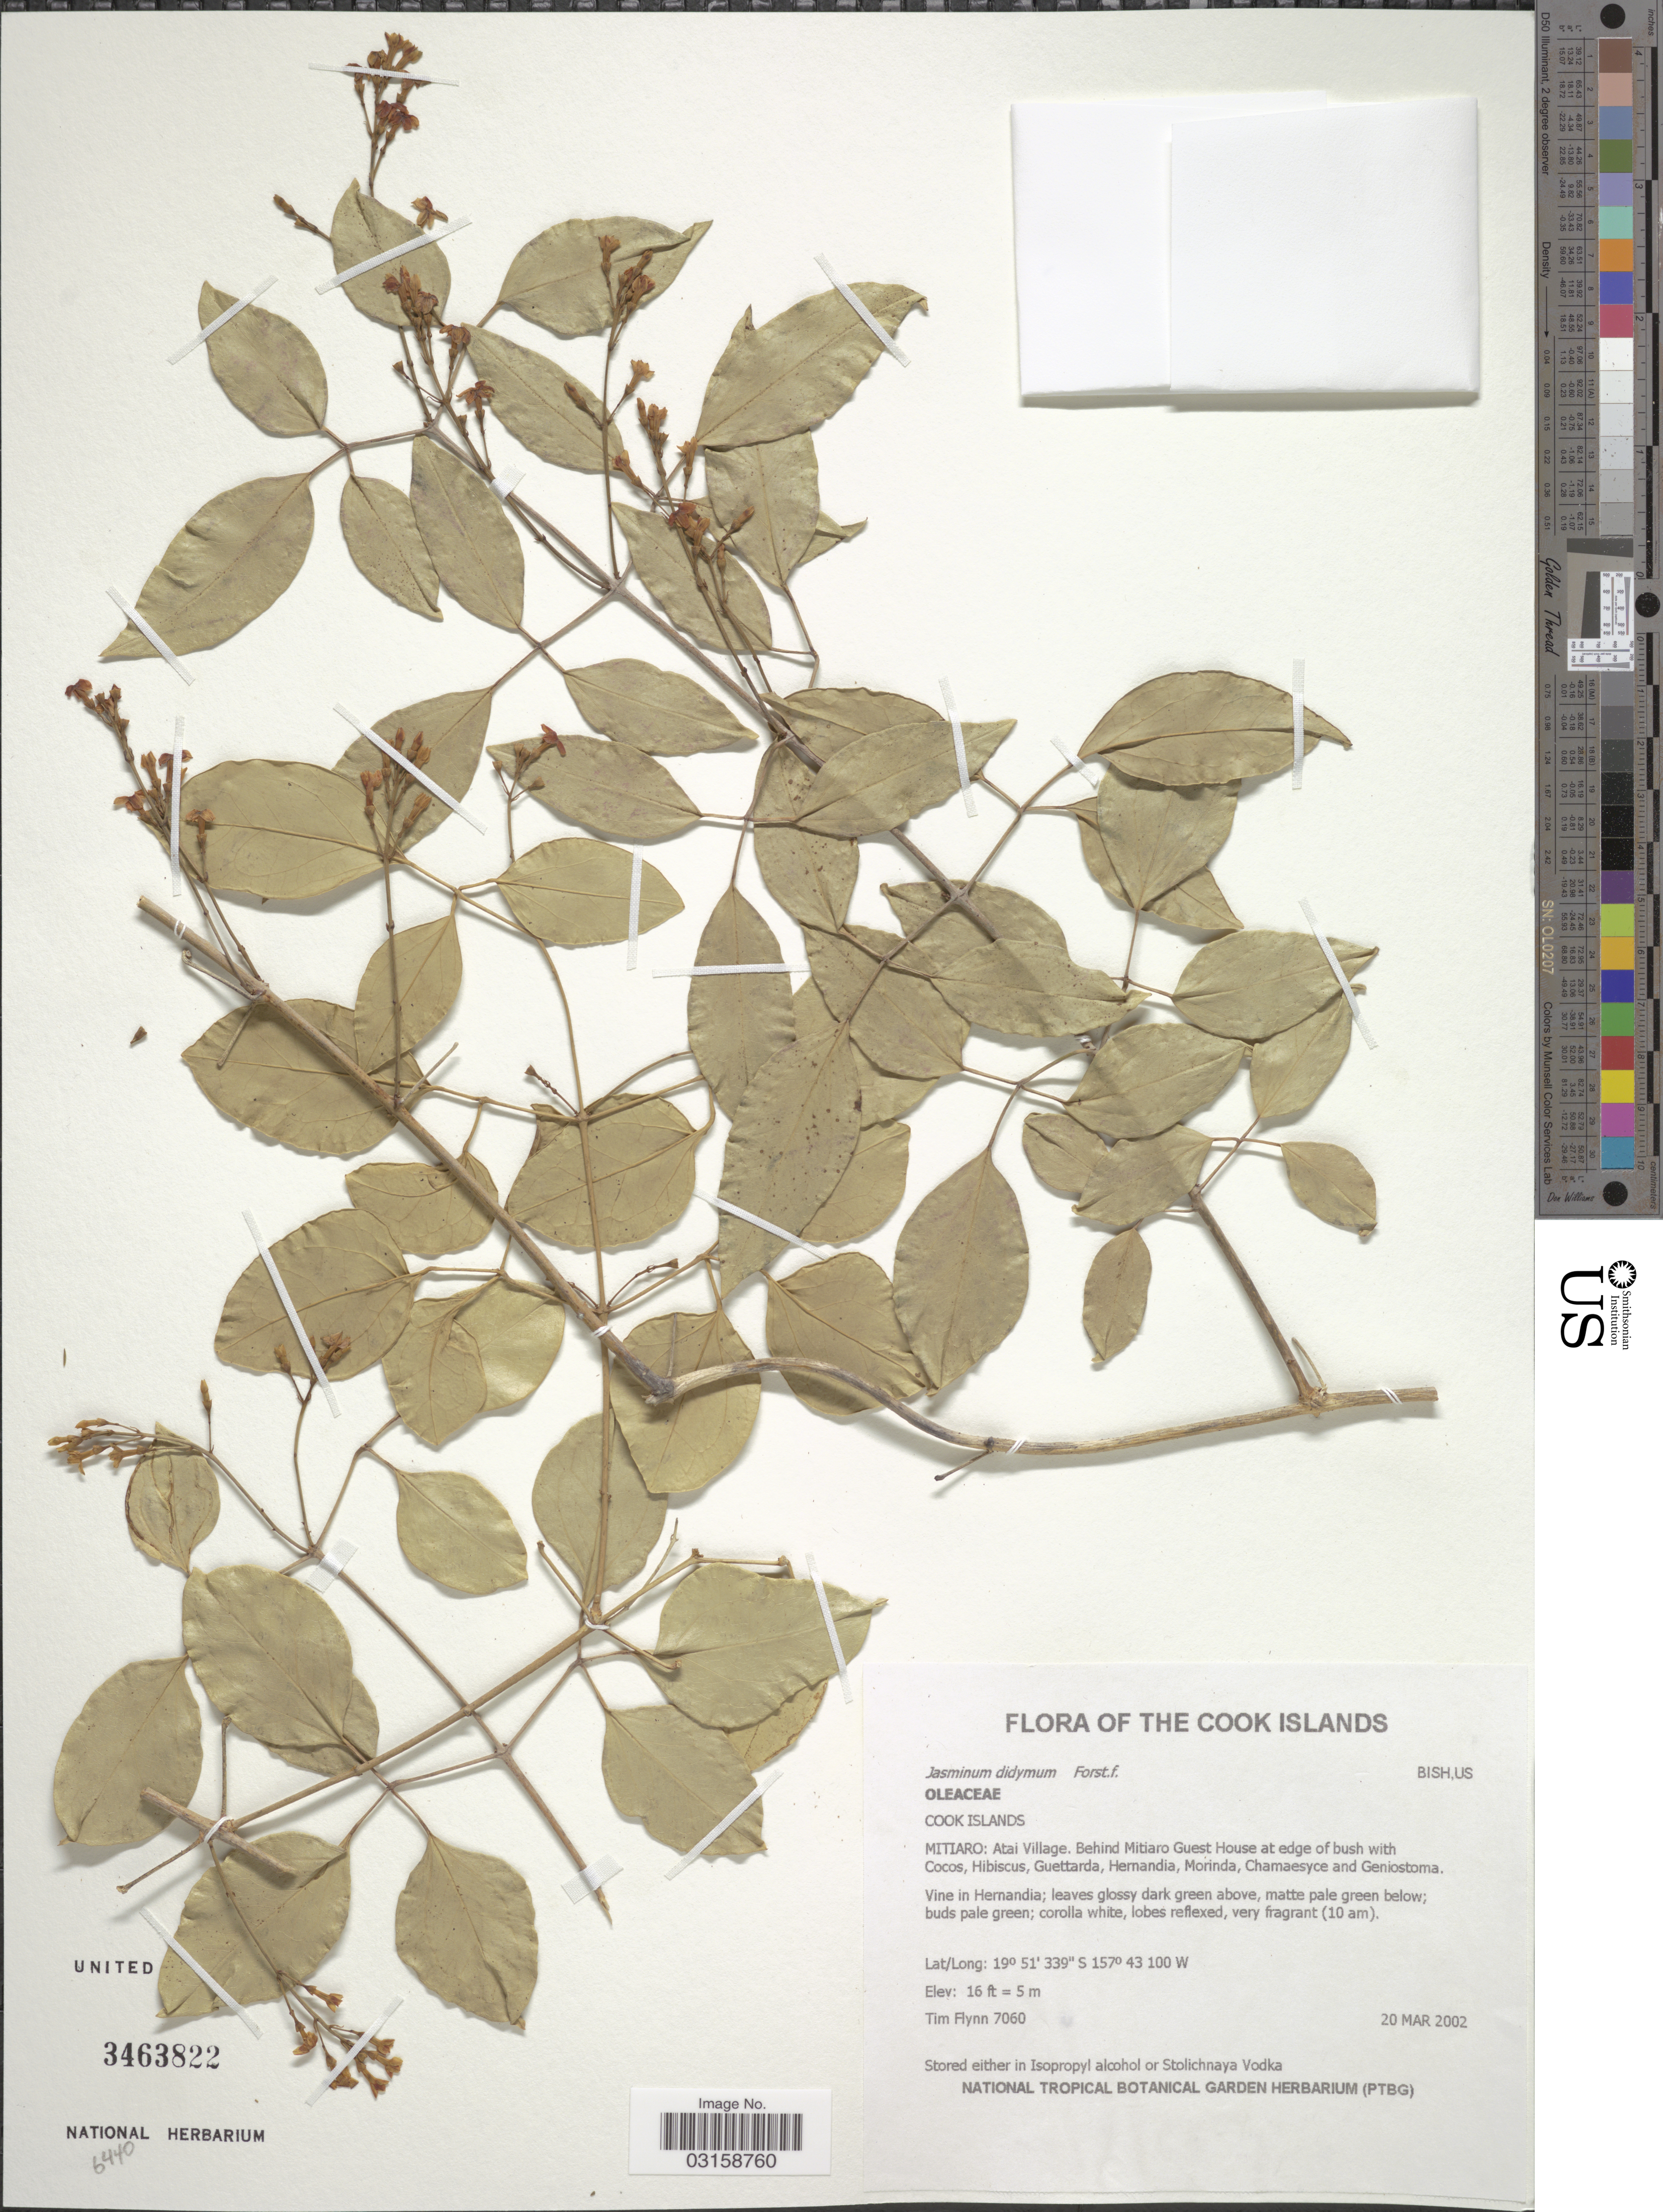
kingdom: Plantae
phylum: Tracheophyta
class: Magnoliopsida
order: Lamiales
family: Oleaceae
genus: Jasminum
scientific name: Jasminum didymum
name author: G. Forst.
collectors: T. Flynn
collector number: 7060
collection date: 2002-03-20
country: Cook Islands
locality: Mitiaro: Atai Village. Behind Mitiaro Guest House.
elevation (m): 5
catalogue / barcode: US 3463822